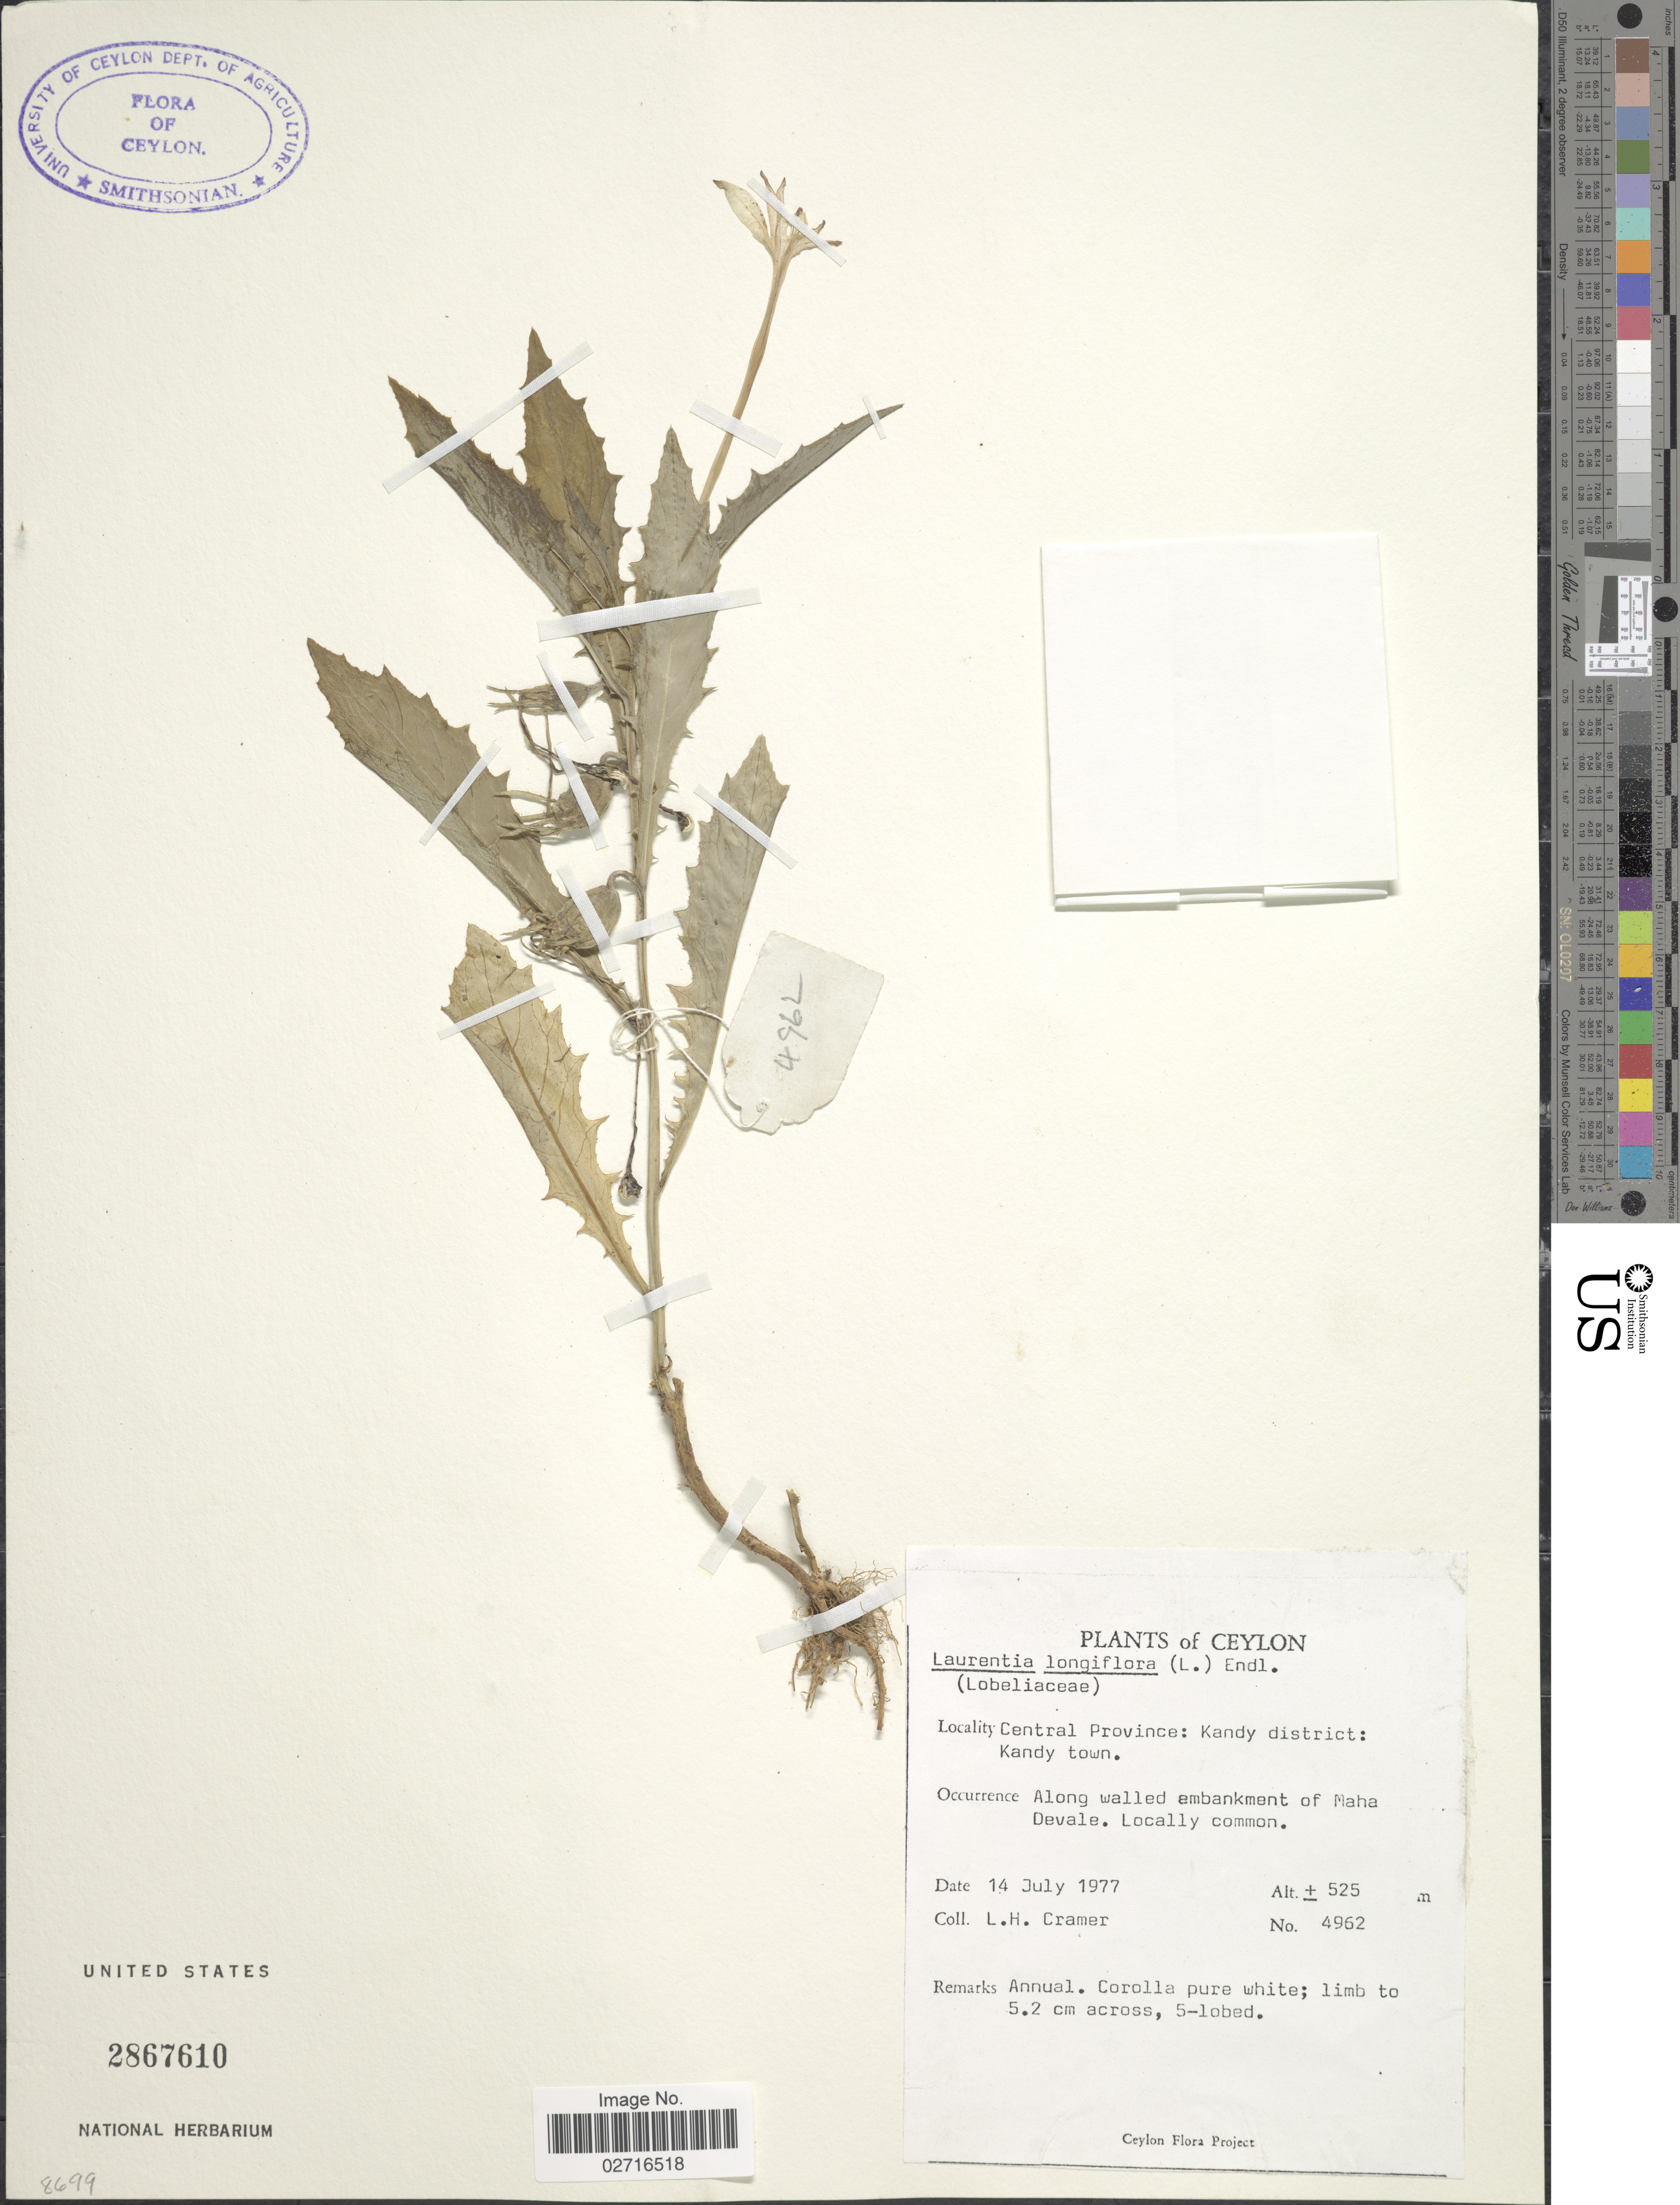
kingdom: Plantae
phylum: Tracheophyta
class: Magnoliopsida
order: Asterales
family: Campanulaceae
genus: Laurentia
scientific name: Laurentia longiflora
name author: Peterm.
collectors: L. H. Cramer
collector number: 4962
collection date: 1977-07-14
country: Sri Lanka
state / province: Central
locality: Ceylon, Kandy District: Kandy town, along walled embankment of Maha Devale.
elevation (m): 525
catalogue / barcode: US 2867610